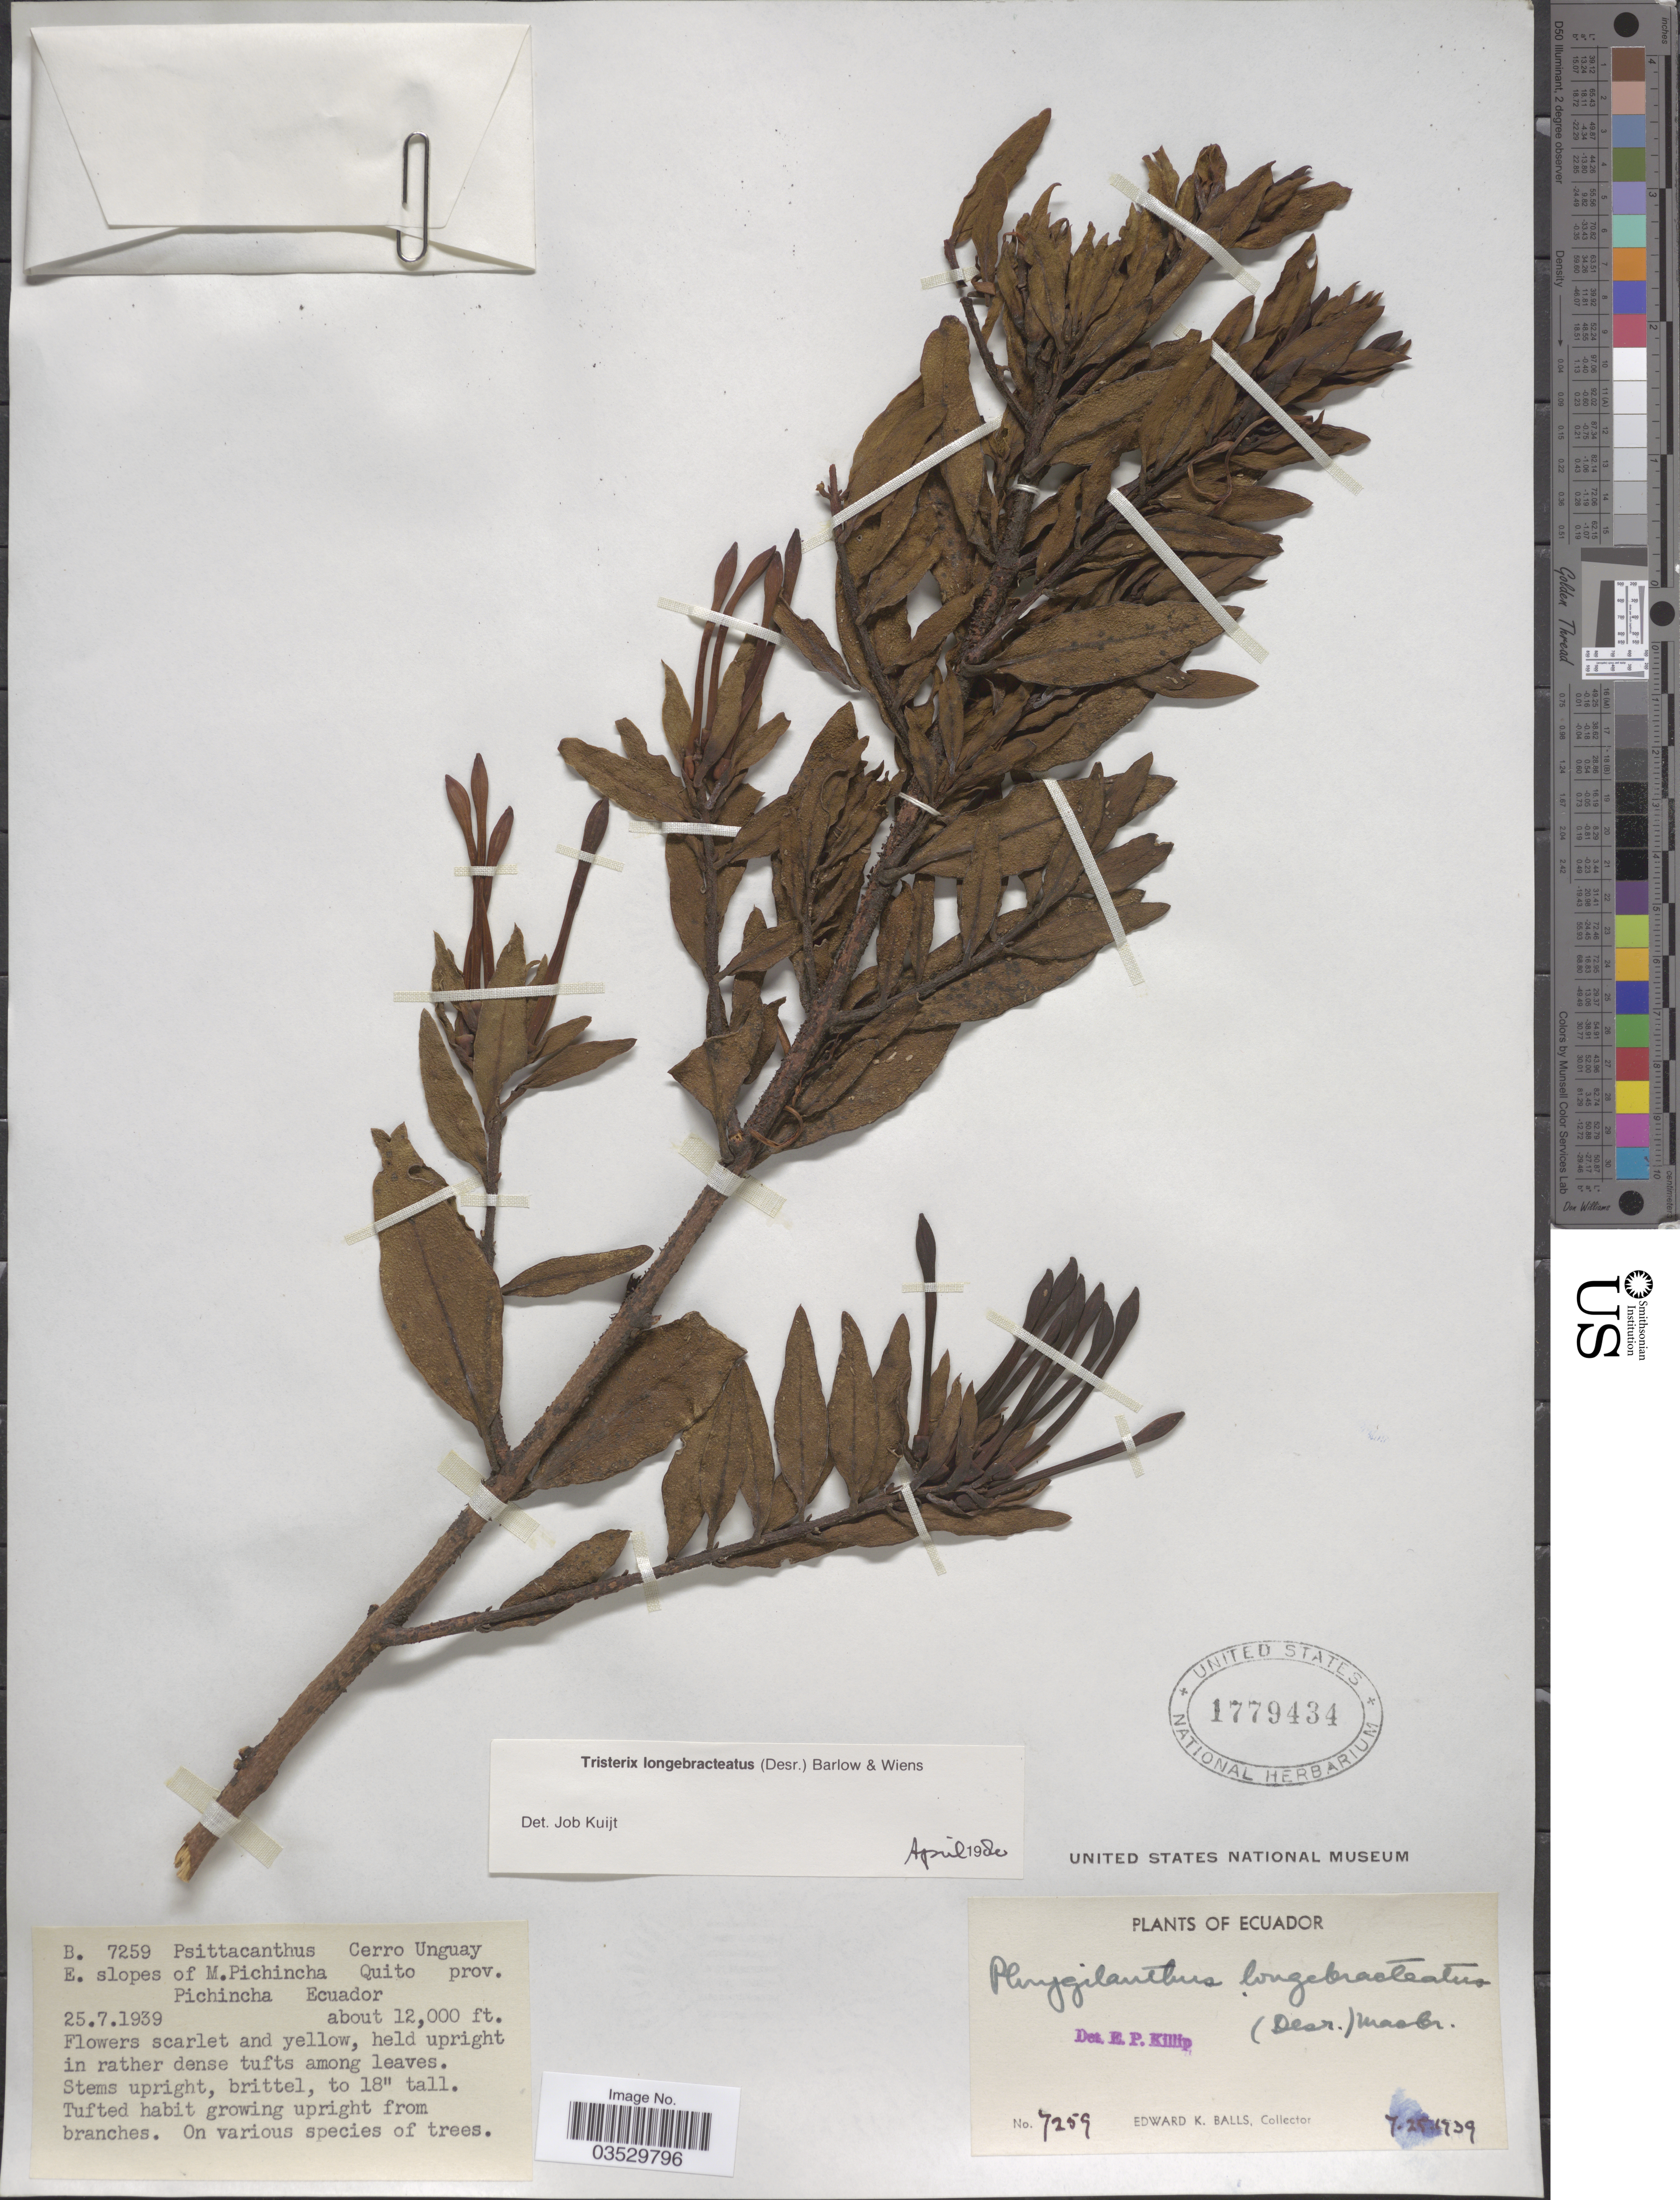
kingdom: Plantae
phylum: Tracheophyta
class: Magnoliopsida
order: Santalales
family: Loranthaceae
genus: Tristerix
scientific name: Tristerix longebracteatus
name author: (Desr.) Bart. & Wiens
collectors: E. K. Balls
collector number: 7259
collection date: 1939-07-25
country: Ecuador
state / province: Pichincha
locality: Cerro Unguay E. slopes of M. Pichincha Quito.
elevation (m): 3658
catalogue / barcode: US 1779434